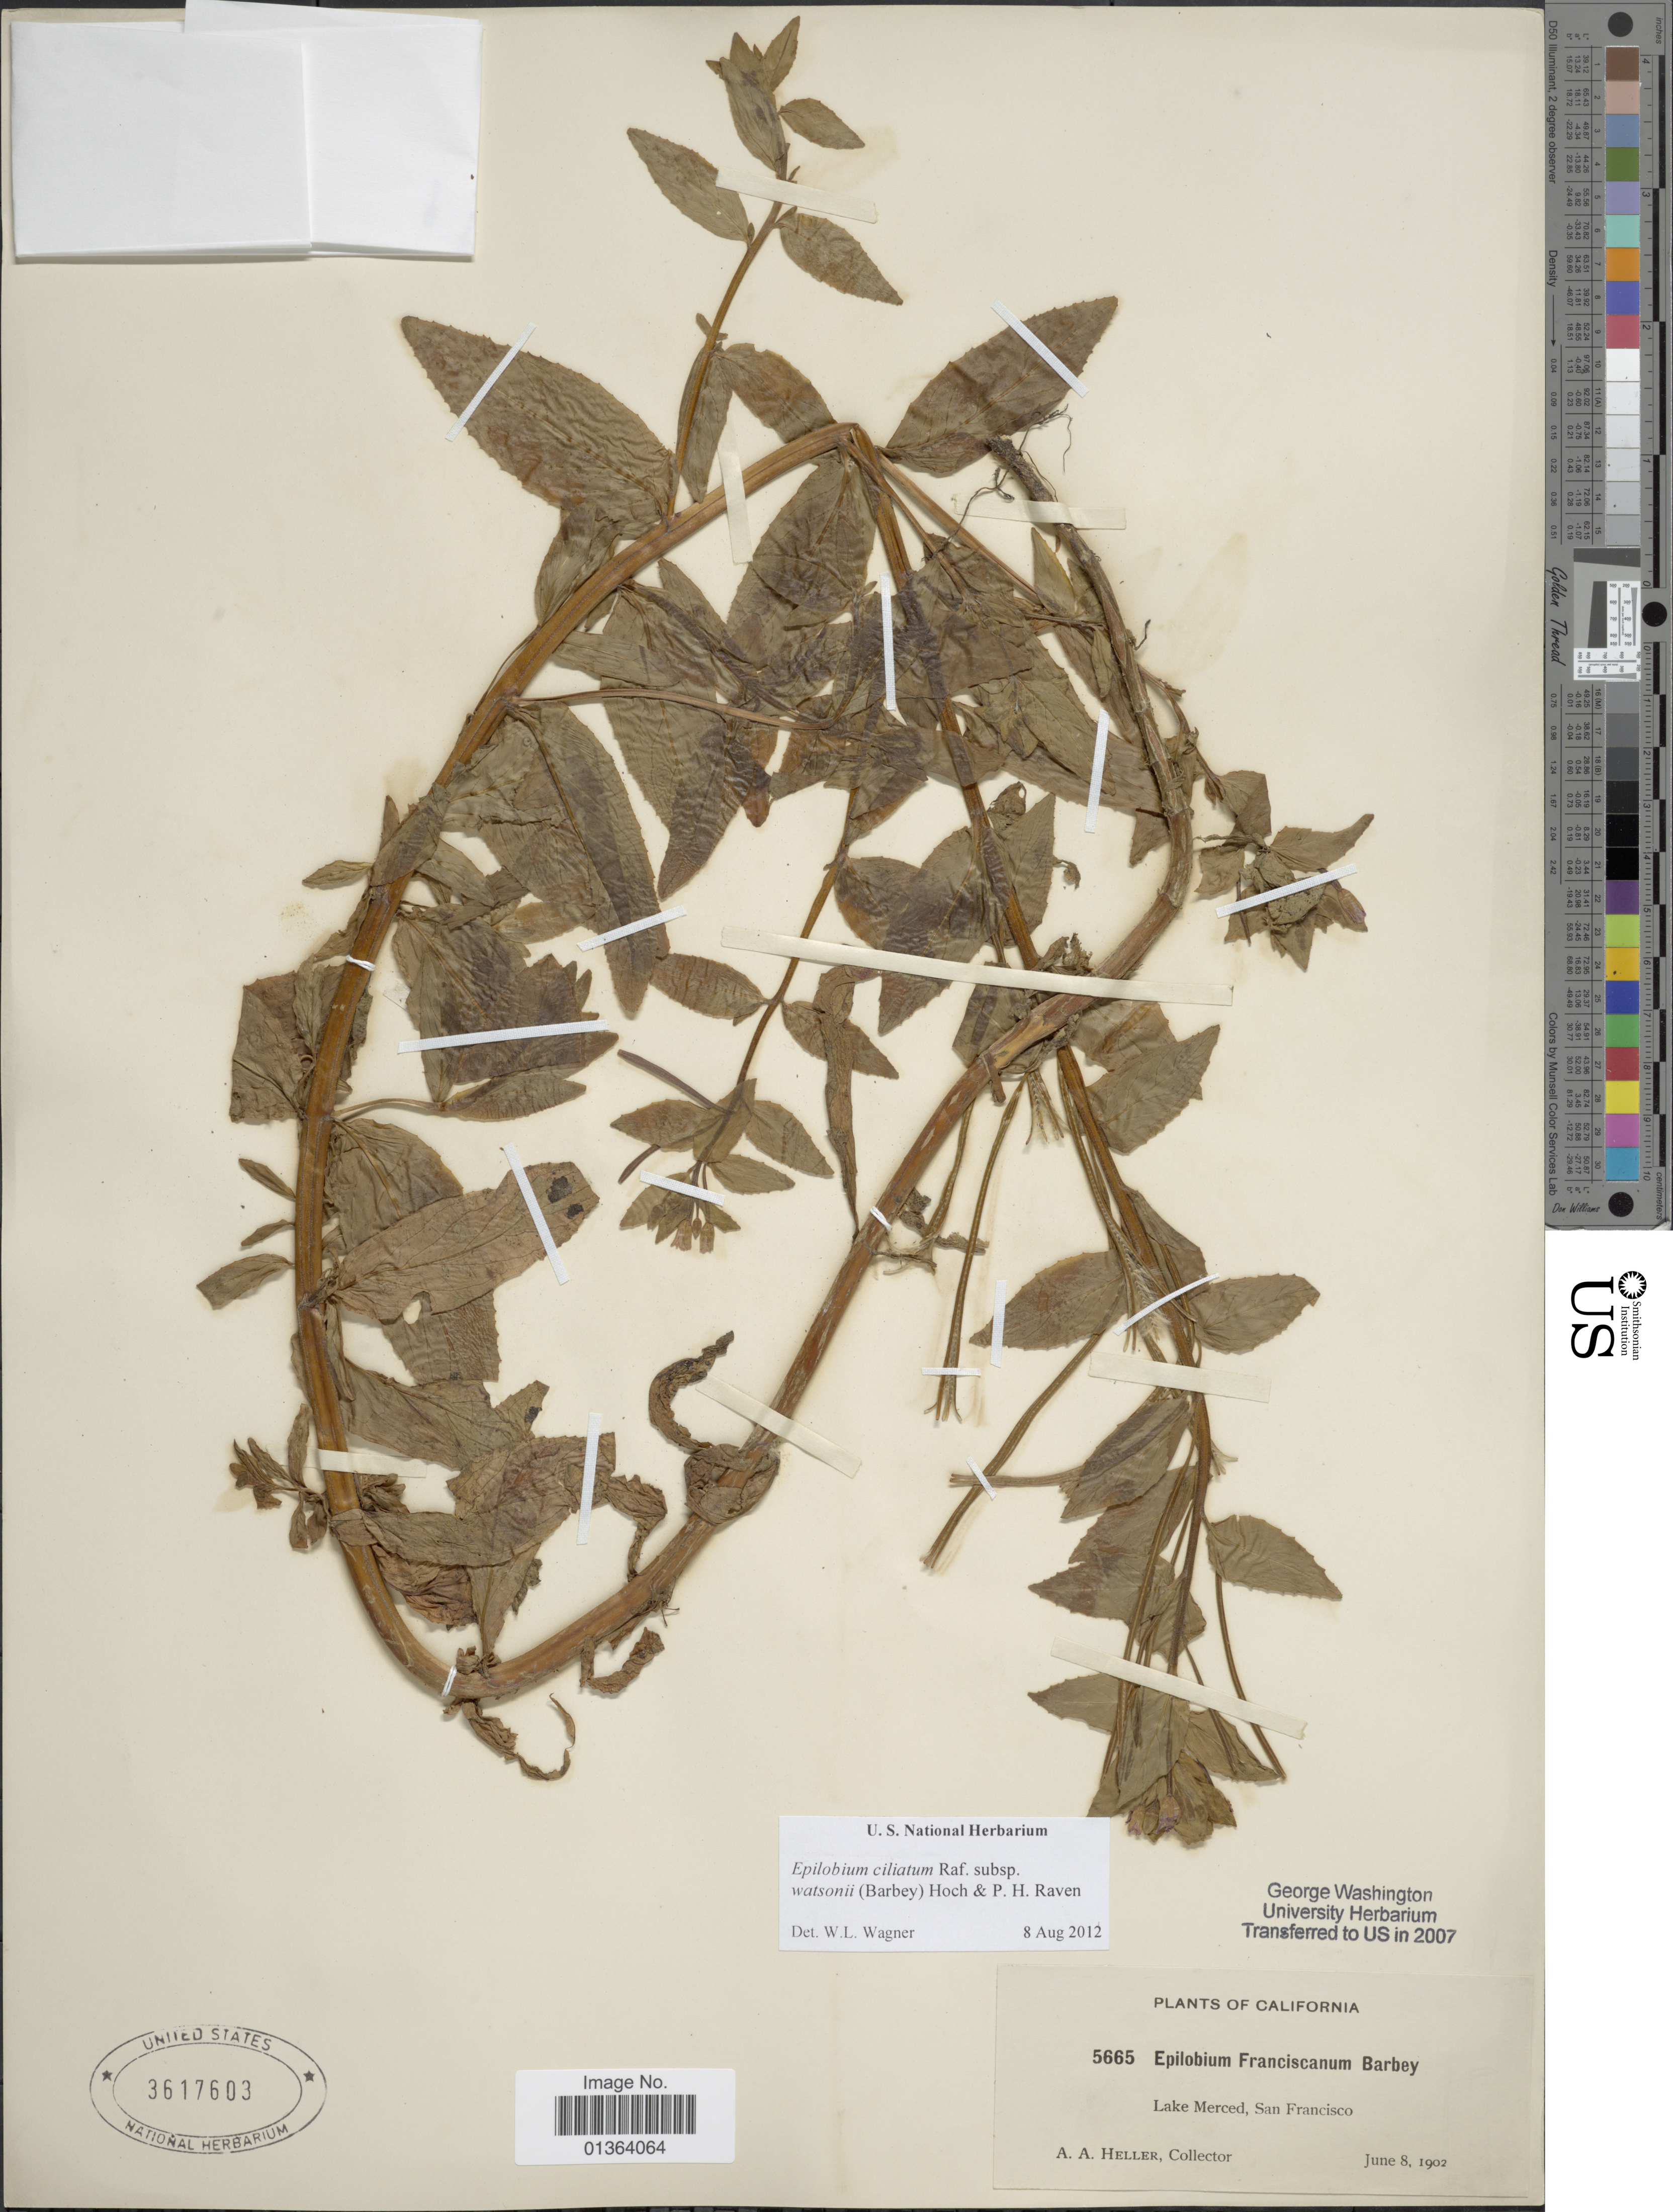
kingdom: Plantae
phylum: Tracheophyta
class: Magnoliopsida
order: Myrtales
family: Onagraceae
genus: Epilobium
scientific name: Epilobium ciliatum subsp. watsonii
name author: (Barbey) Hoch & P.H. Raven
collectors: A. A. Heller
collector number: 5665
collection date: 1902-06-08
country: United States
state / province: California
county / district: San Francisco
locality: Lake Merced, San Francisco.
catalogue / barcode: US 3617603